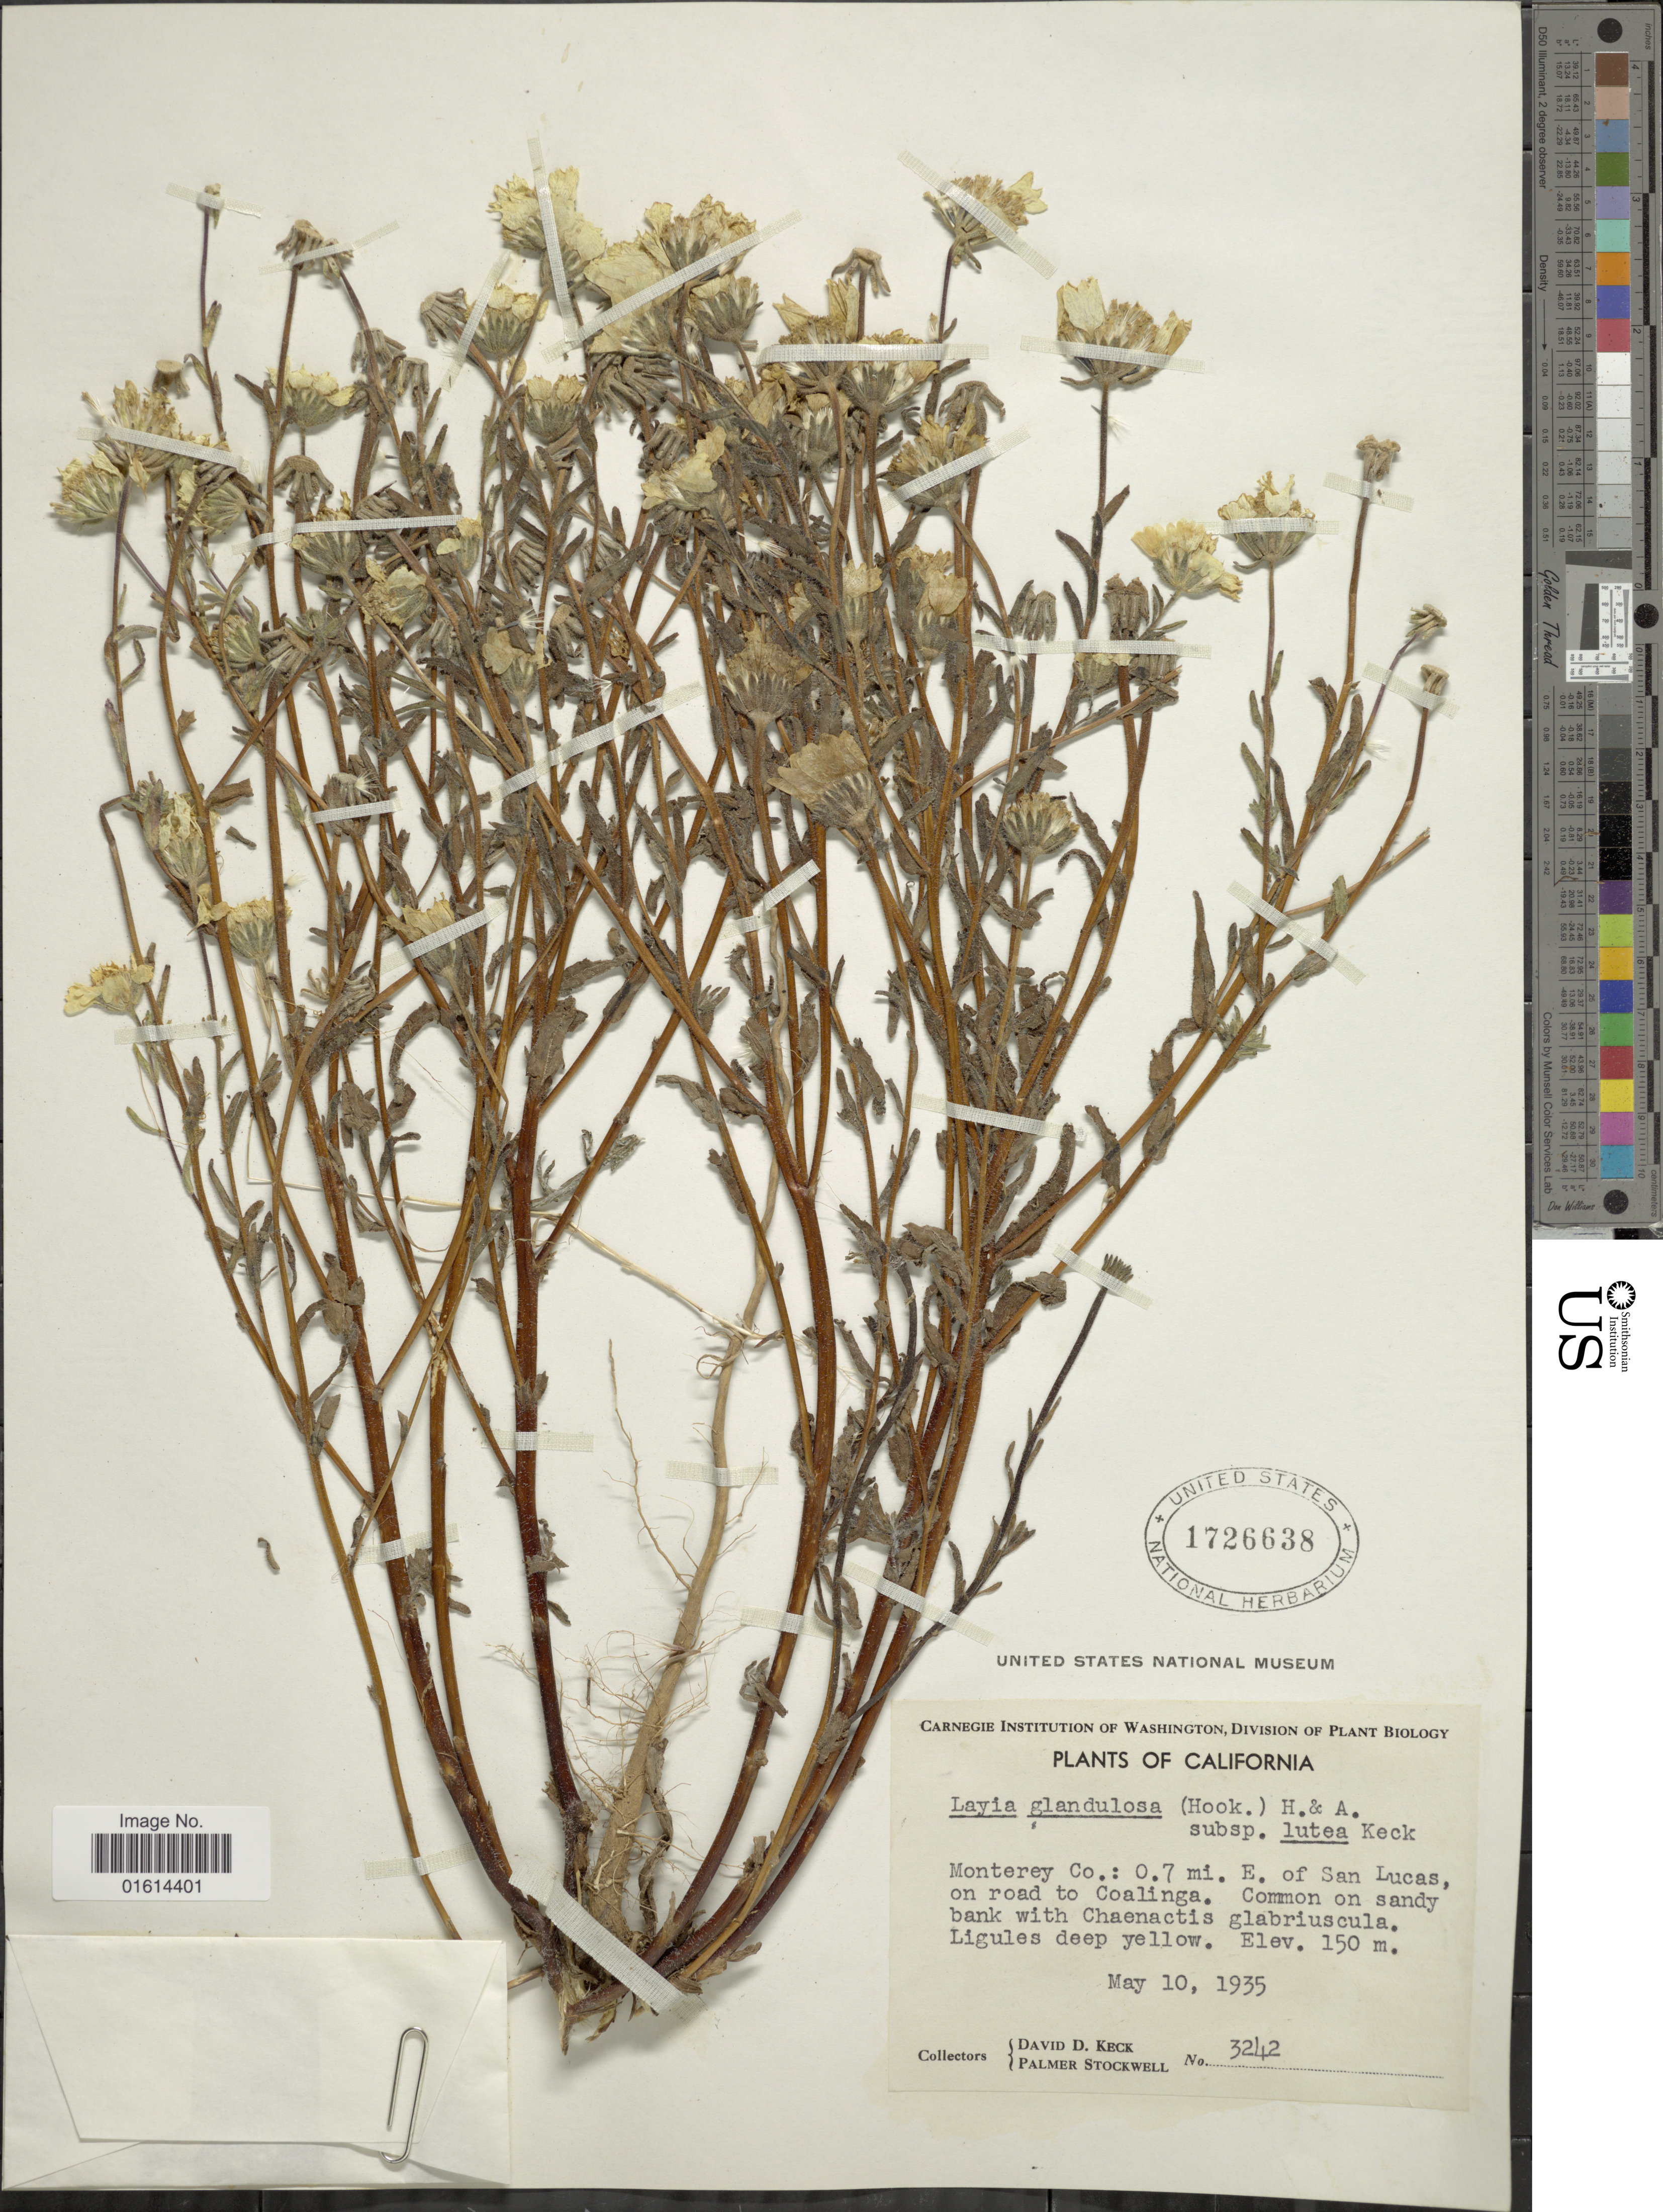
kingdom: Plantae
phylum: Tracheophyta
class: Magnoliopsida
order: Asterales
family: Asteraceae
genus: Layia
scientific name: Layia glandulosa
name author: Hook. & Arn.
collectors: D. D. Keck & P. Stockwell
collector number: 3242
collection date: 1935-05-10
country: United States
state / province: California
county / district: Monterey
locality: Monterey Co., 0.7 mi. E. of San Lucas on road to Coalinga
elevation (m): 150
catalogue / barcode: US 1726638